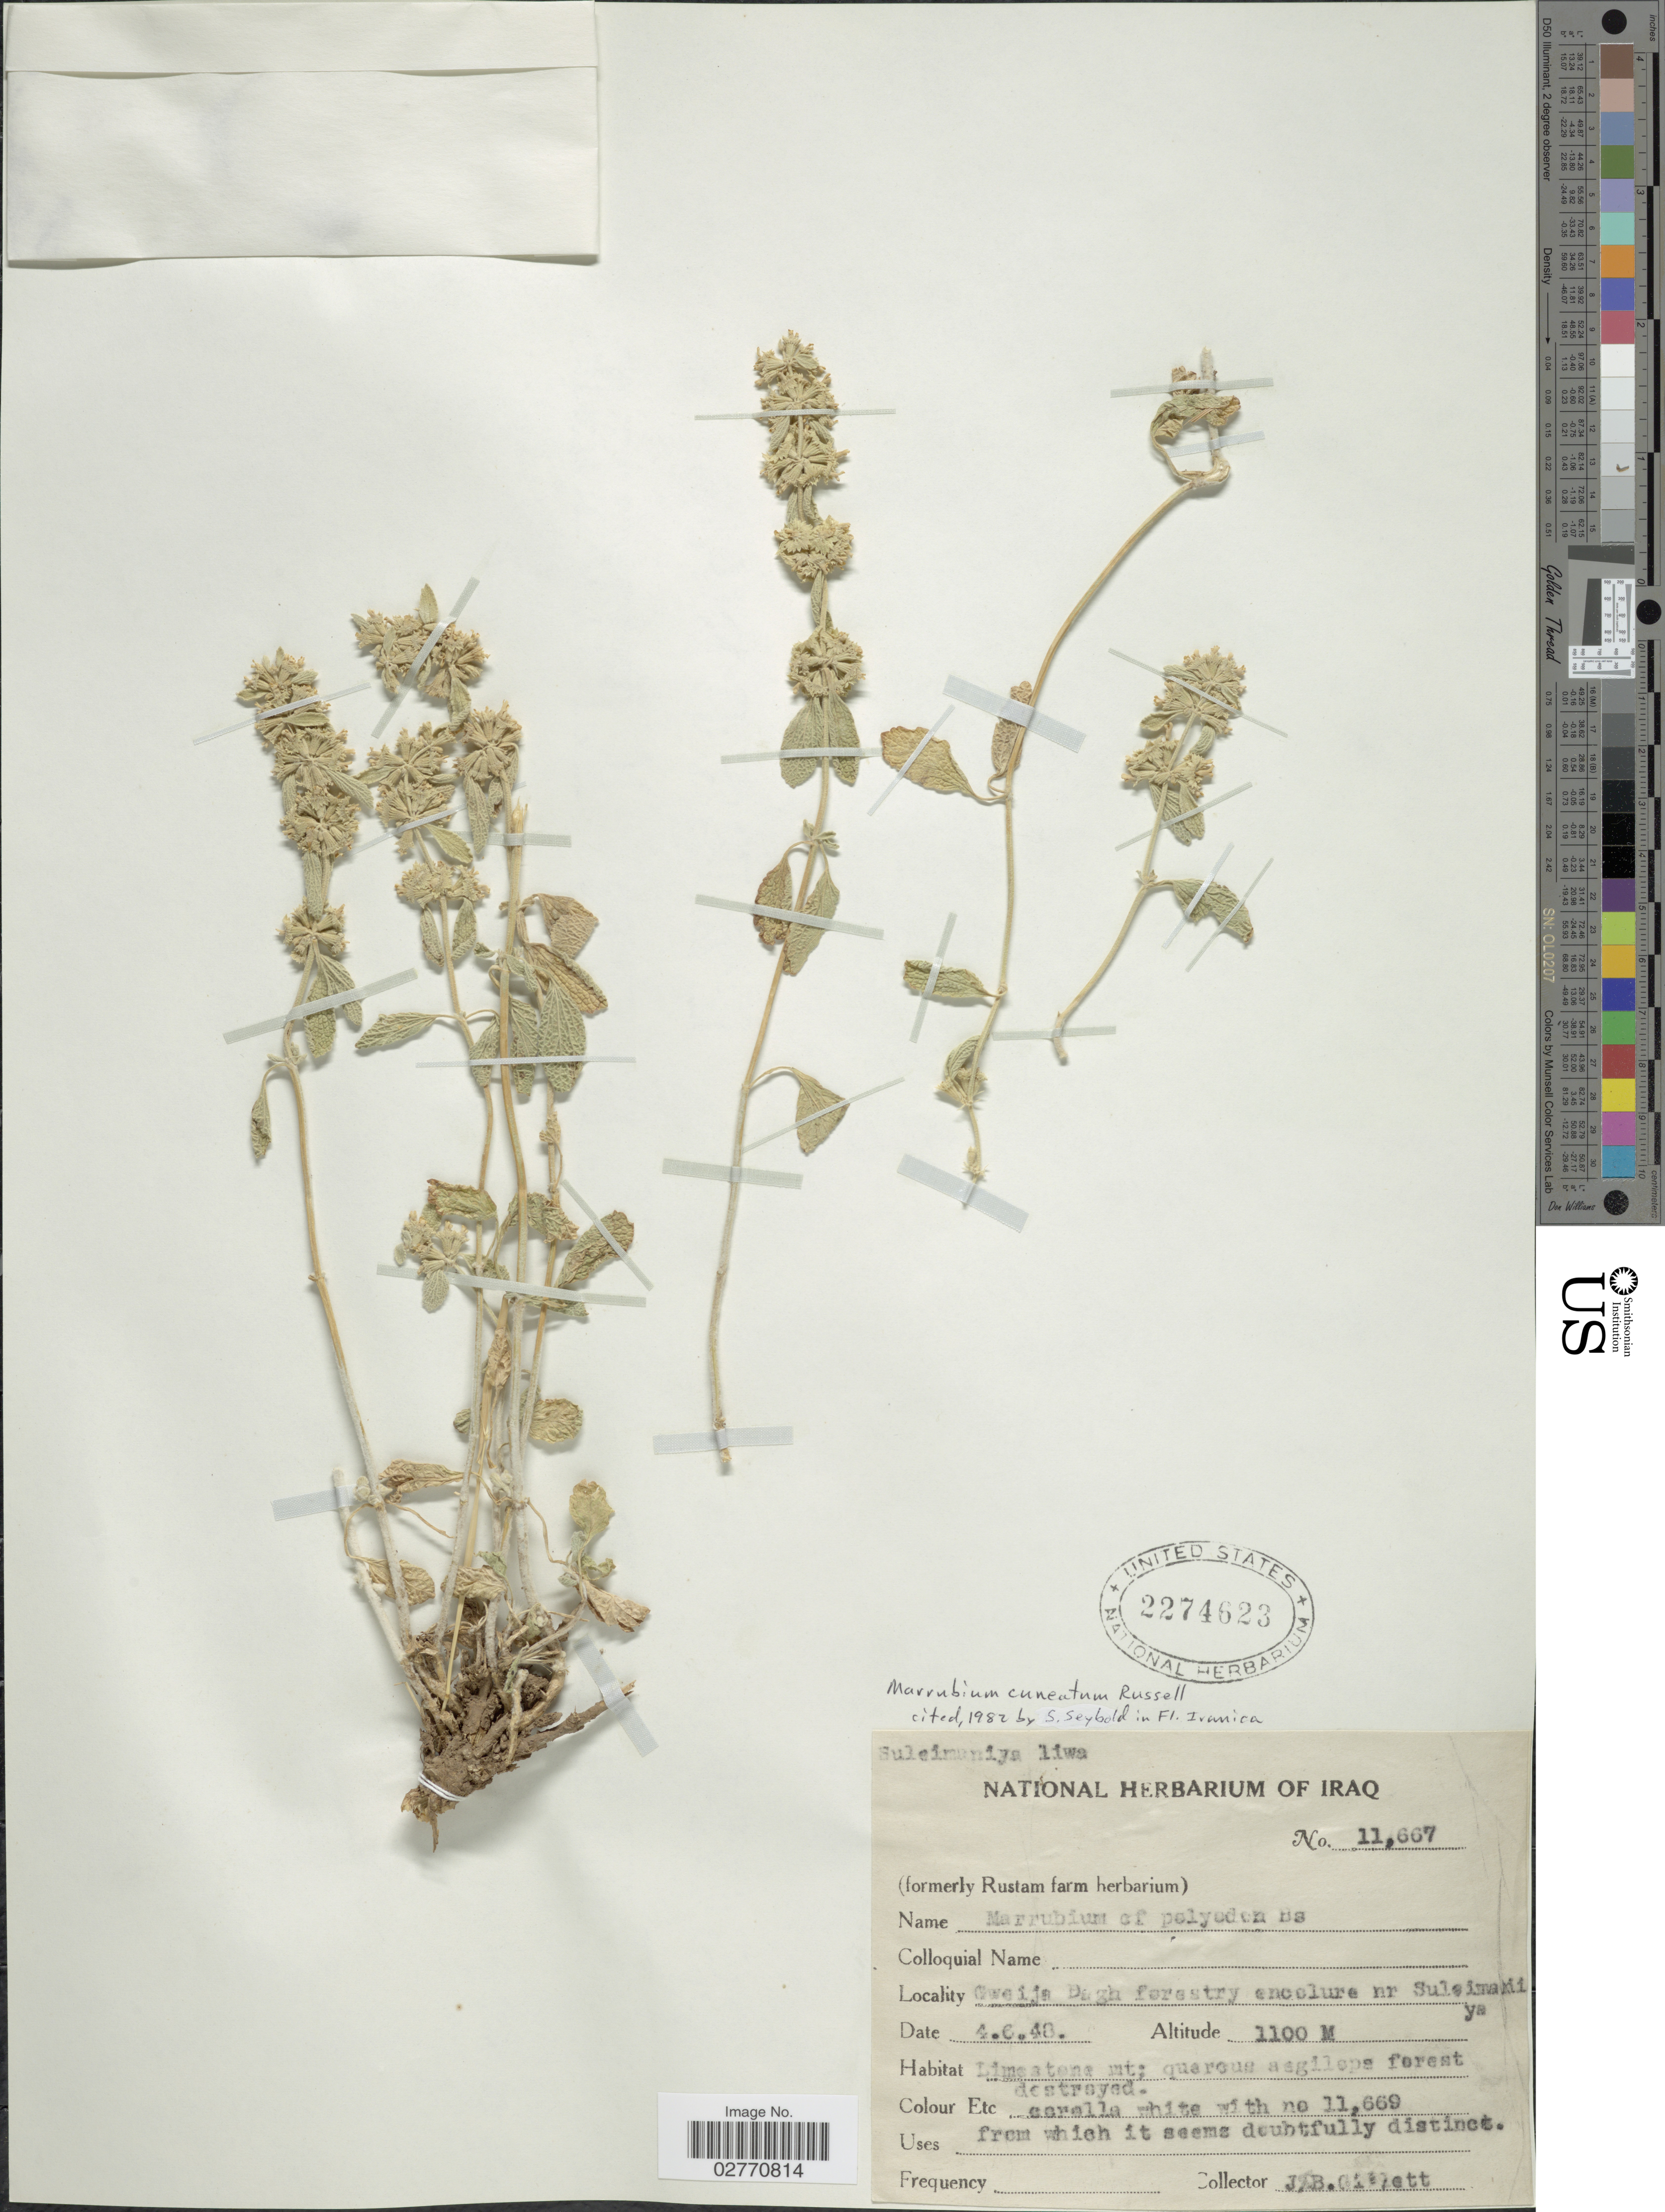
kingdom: Plantae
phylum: Tracheophyta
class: Magnoliopsida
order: Lamiales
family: Lamiaceae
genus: Marrubium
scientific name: Marrubium cuneatum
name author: Banks & Sol.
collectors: J. B. Gillett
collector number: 11667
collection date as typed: Transcribed d/m/y: 4/6/48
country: Iraq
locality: Suleimaniya liwa. Gweija Dagh forestry encolure nr Suleimaniya.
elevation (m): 1100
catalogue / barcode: US 2274623